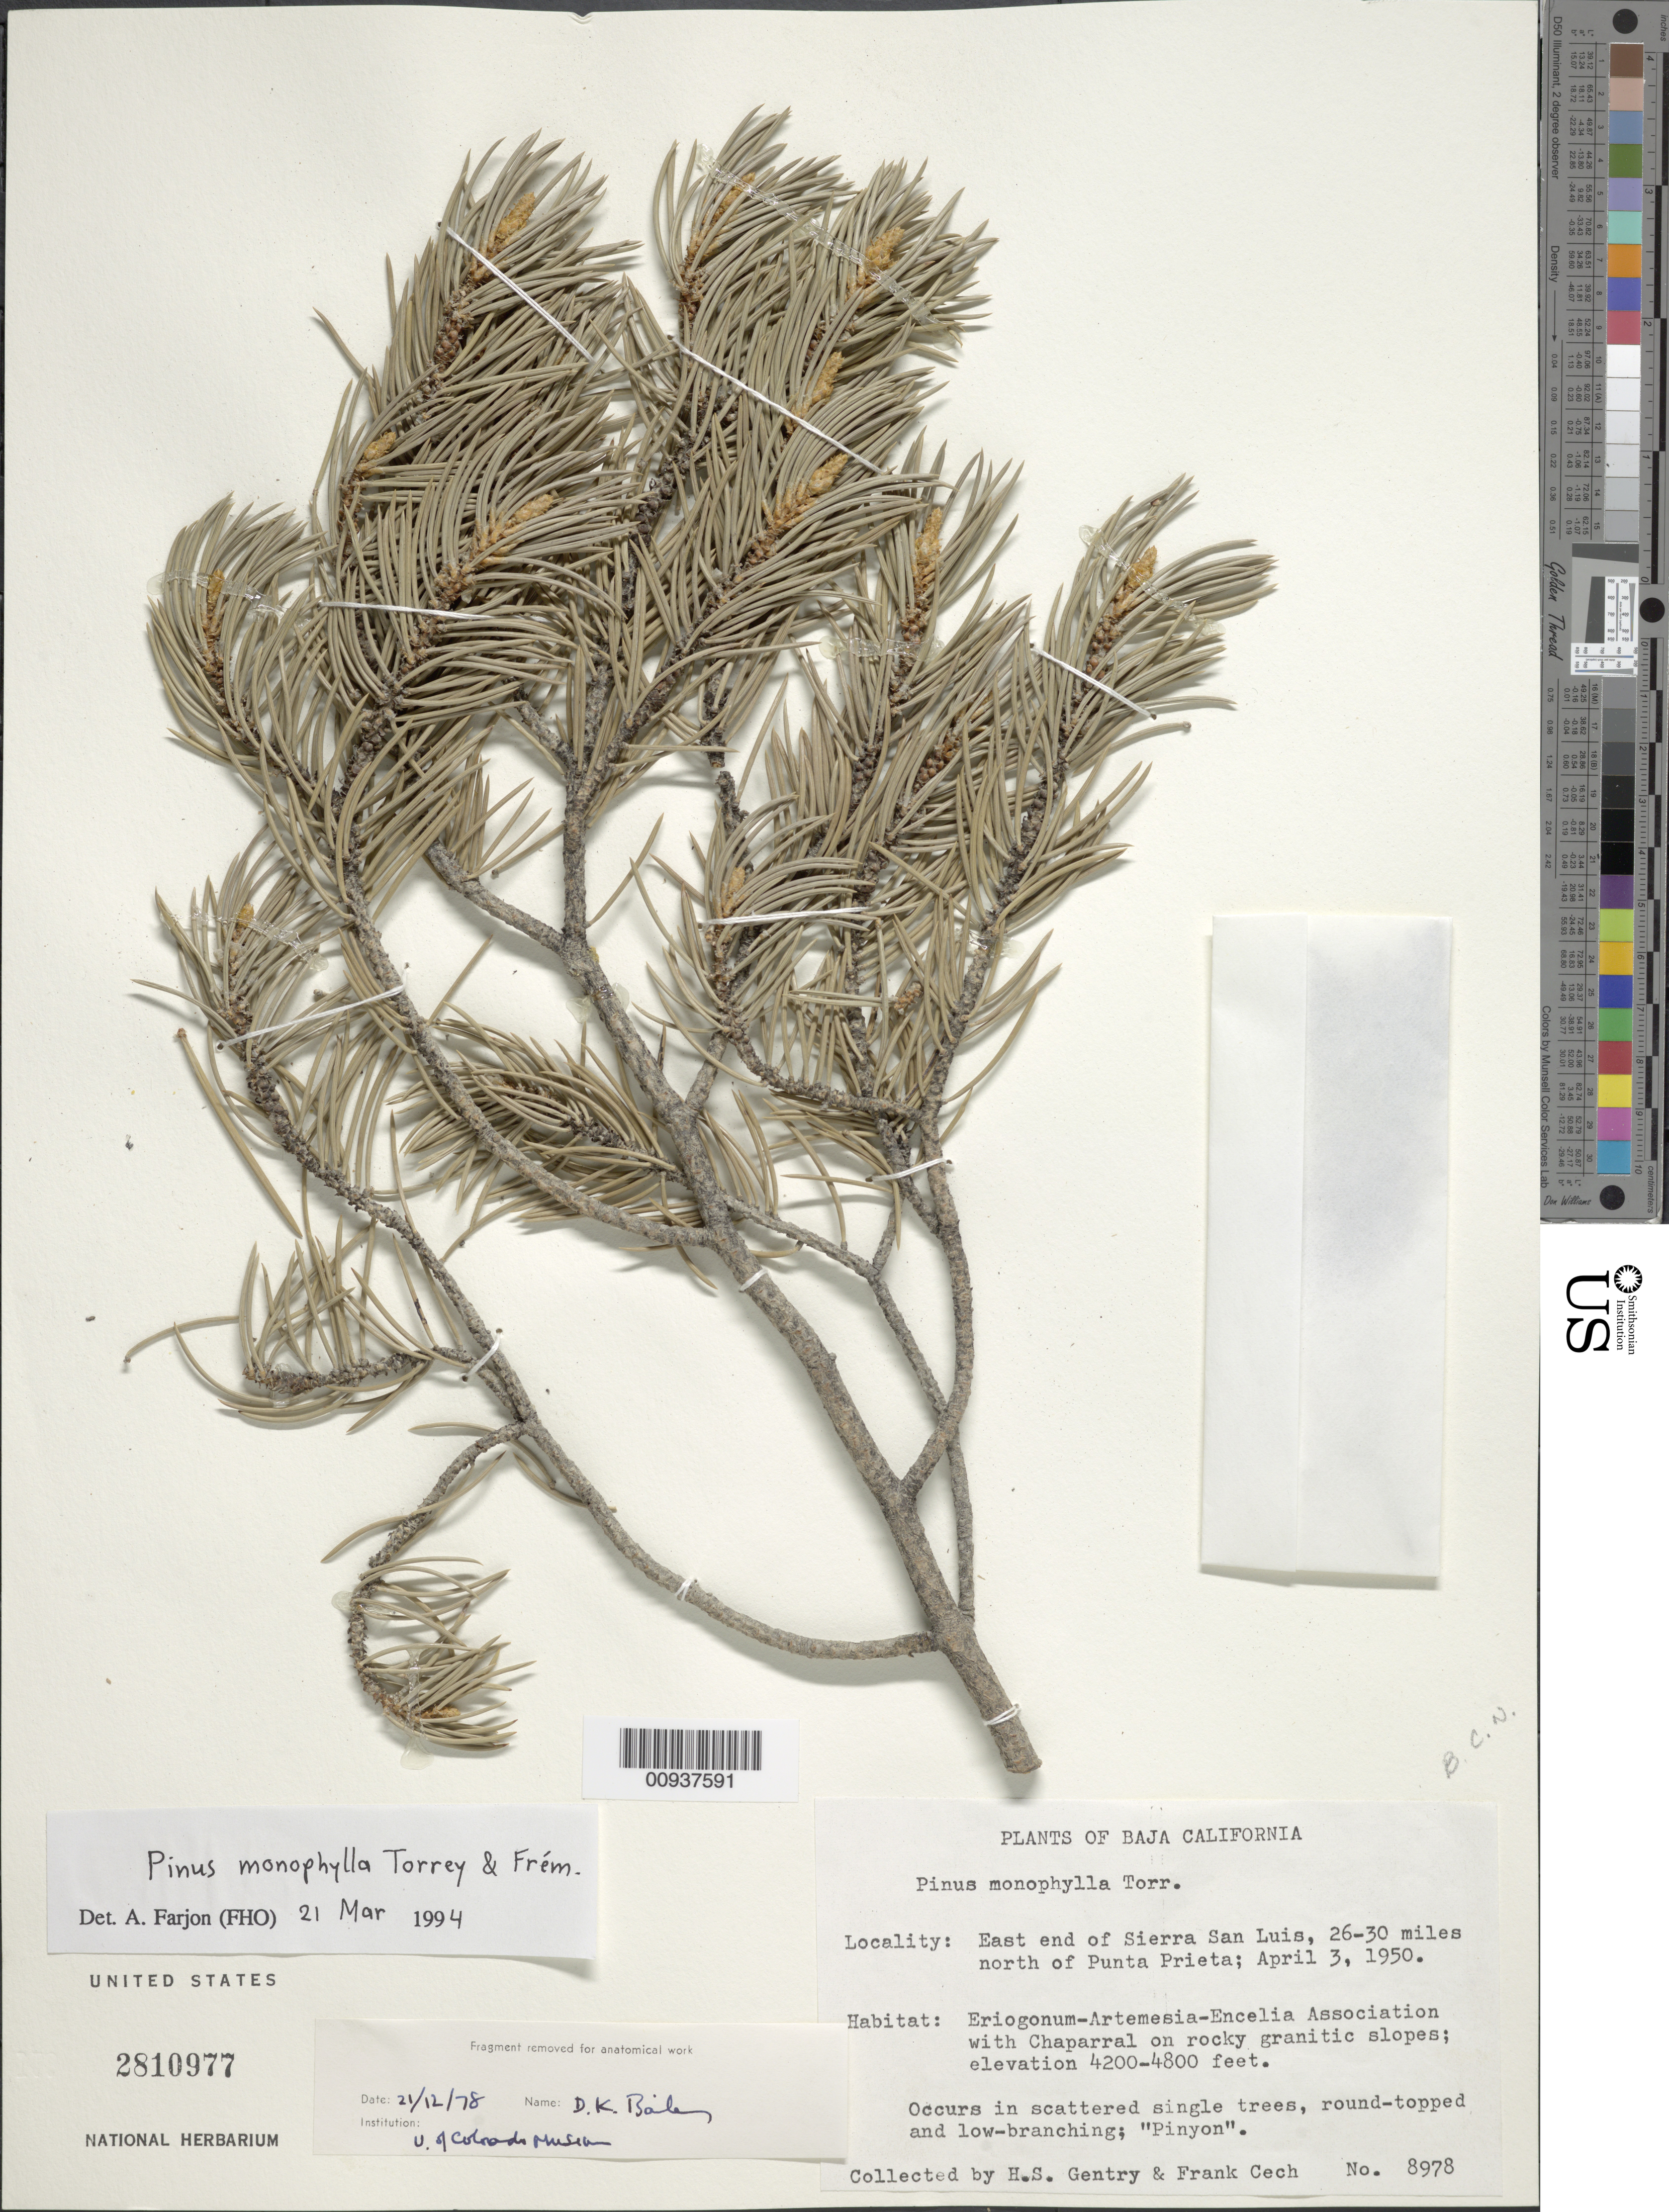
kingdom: Plantae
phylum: Tracheophyta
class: Pinopsida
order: Pinales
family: Pinaceae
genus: Pinus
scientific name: Pinus monophylla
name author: Torr. & Frém.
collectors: H. S. Gentry & F. Cech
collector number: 8978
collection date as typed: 03 Apr 1950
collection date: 1950-04-03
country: Mexico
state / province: Baja California Norte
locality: East end of Sierra San Luis, 26-30 miles north of Punta Prieta.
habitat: Eriogonum-Artemesia-Encelia Association with Chaparral on rocky granitic slopes.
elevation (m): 1280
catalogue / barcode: US 2810977